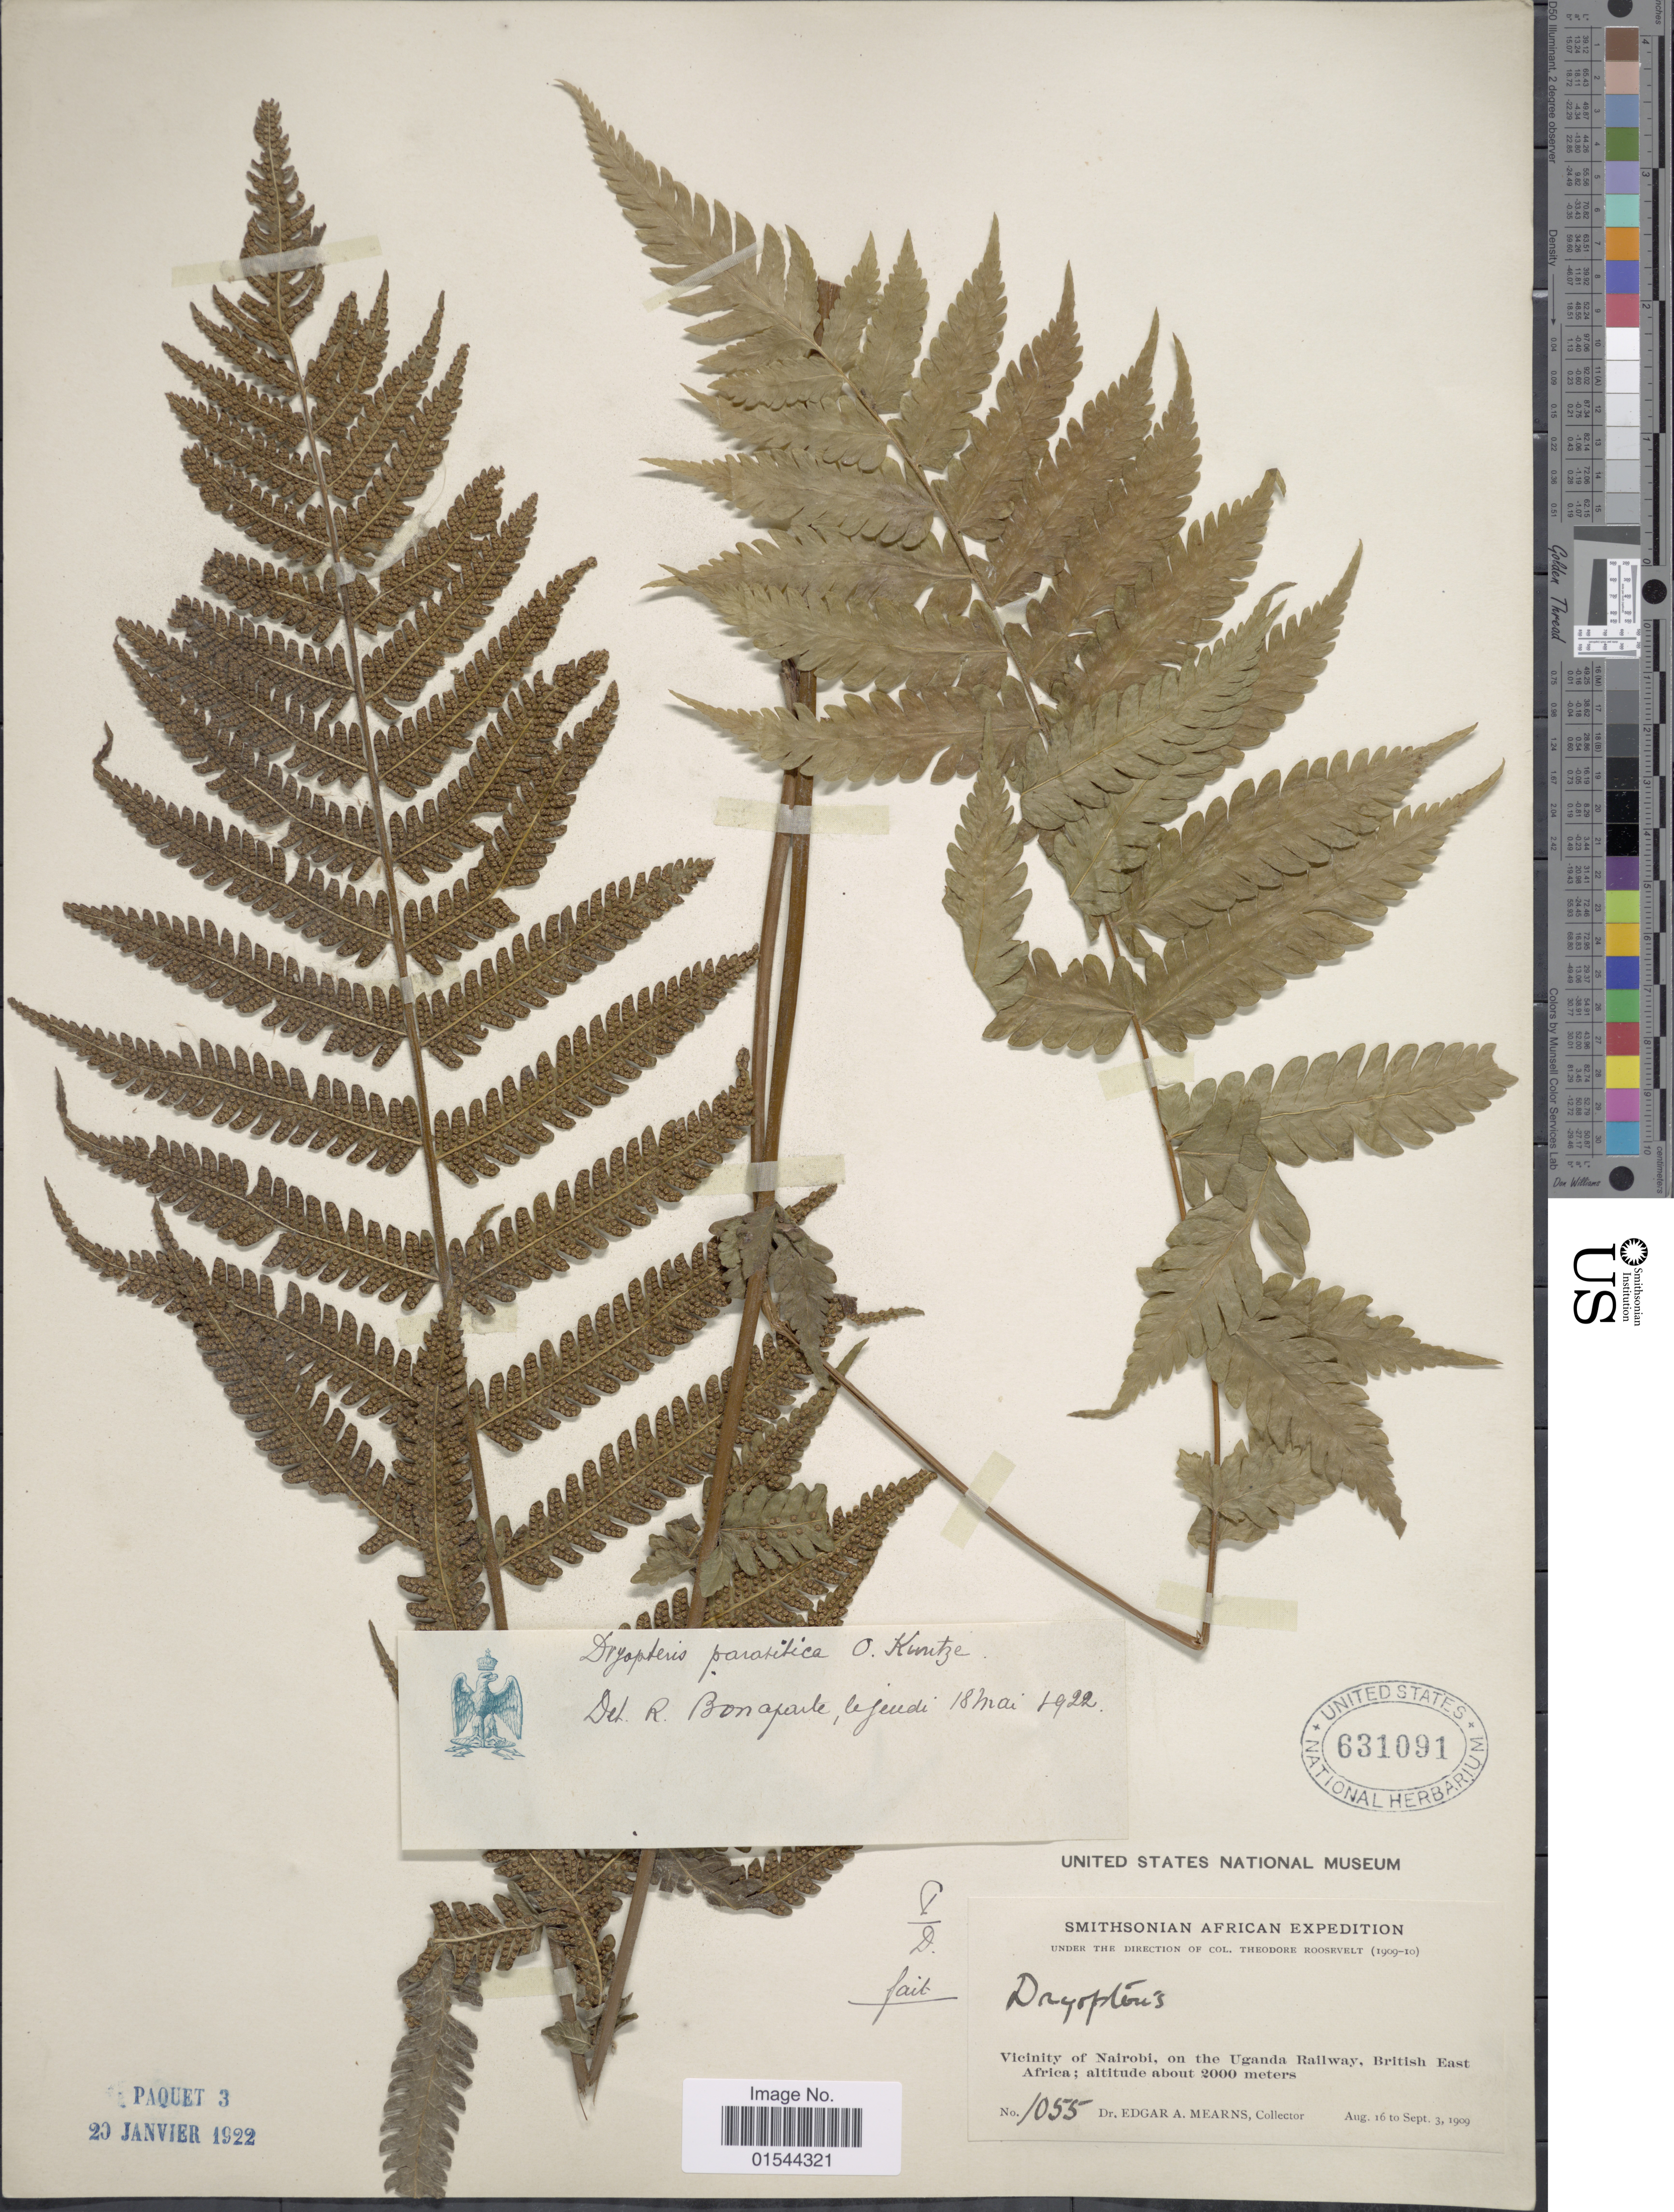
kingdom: Plantae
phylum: Tracheophyta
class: Polypodiopsida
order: Polypodiales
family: Thelypteridaceae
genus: Christella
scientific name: Christella dentata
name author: (Forssk.) Brownsey & Jermy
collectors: E. A. Mearns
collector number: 1055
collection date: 1909-08-16/1909-09-03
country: Kenya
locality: Vicinity of Nairobi, on the Uganda Railway, British East Africa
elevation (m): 2000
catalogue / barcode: US 631091